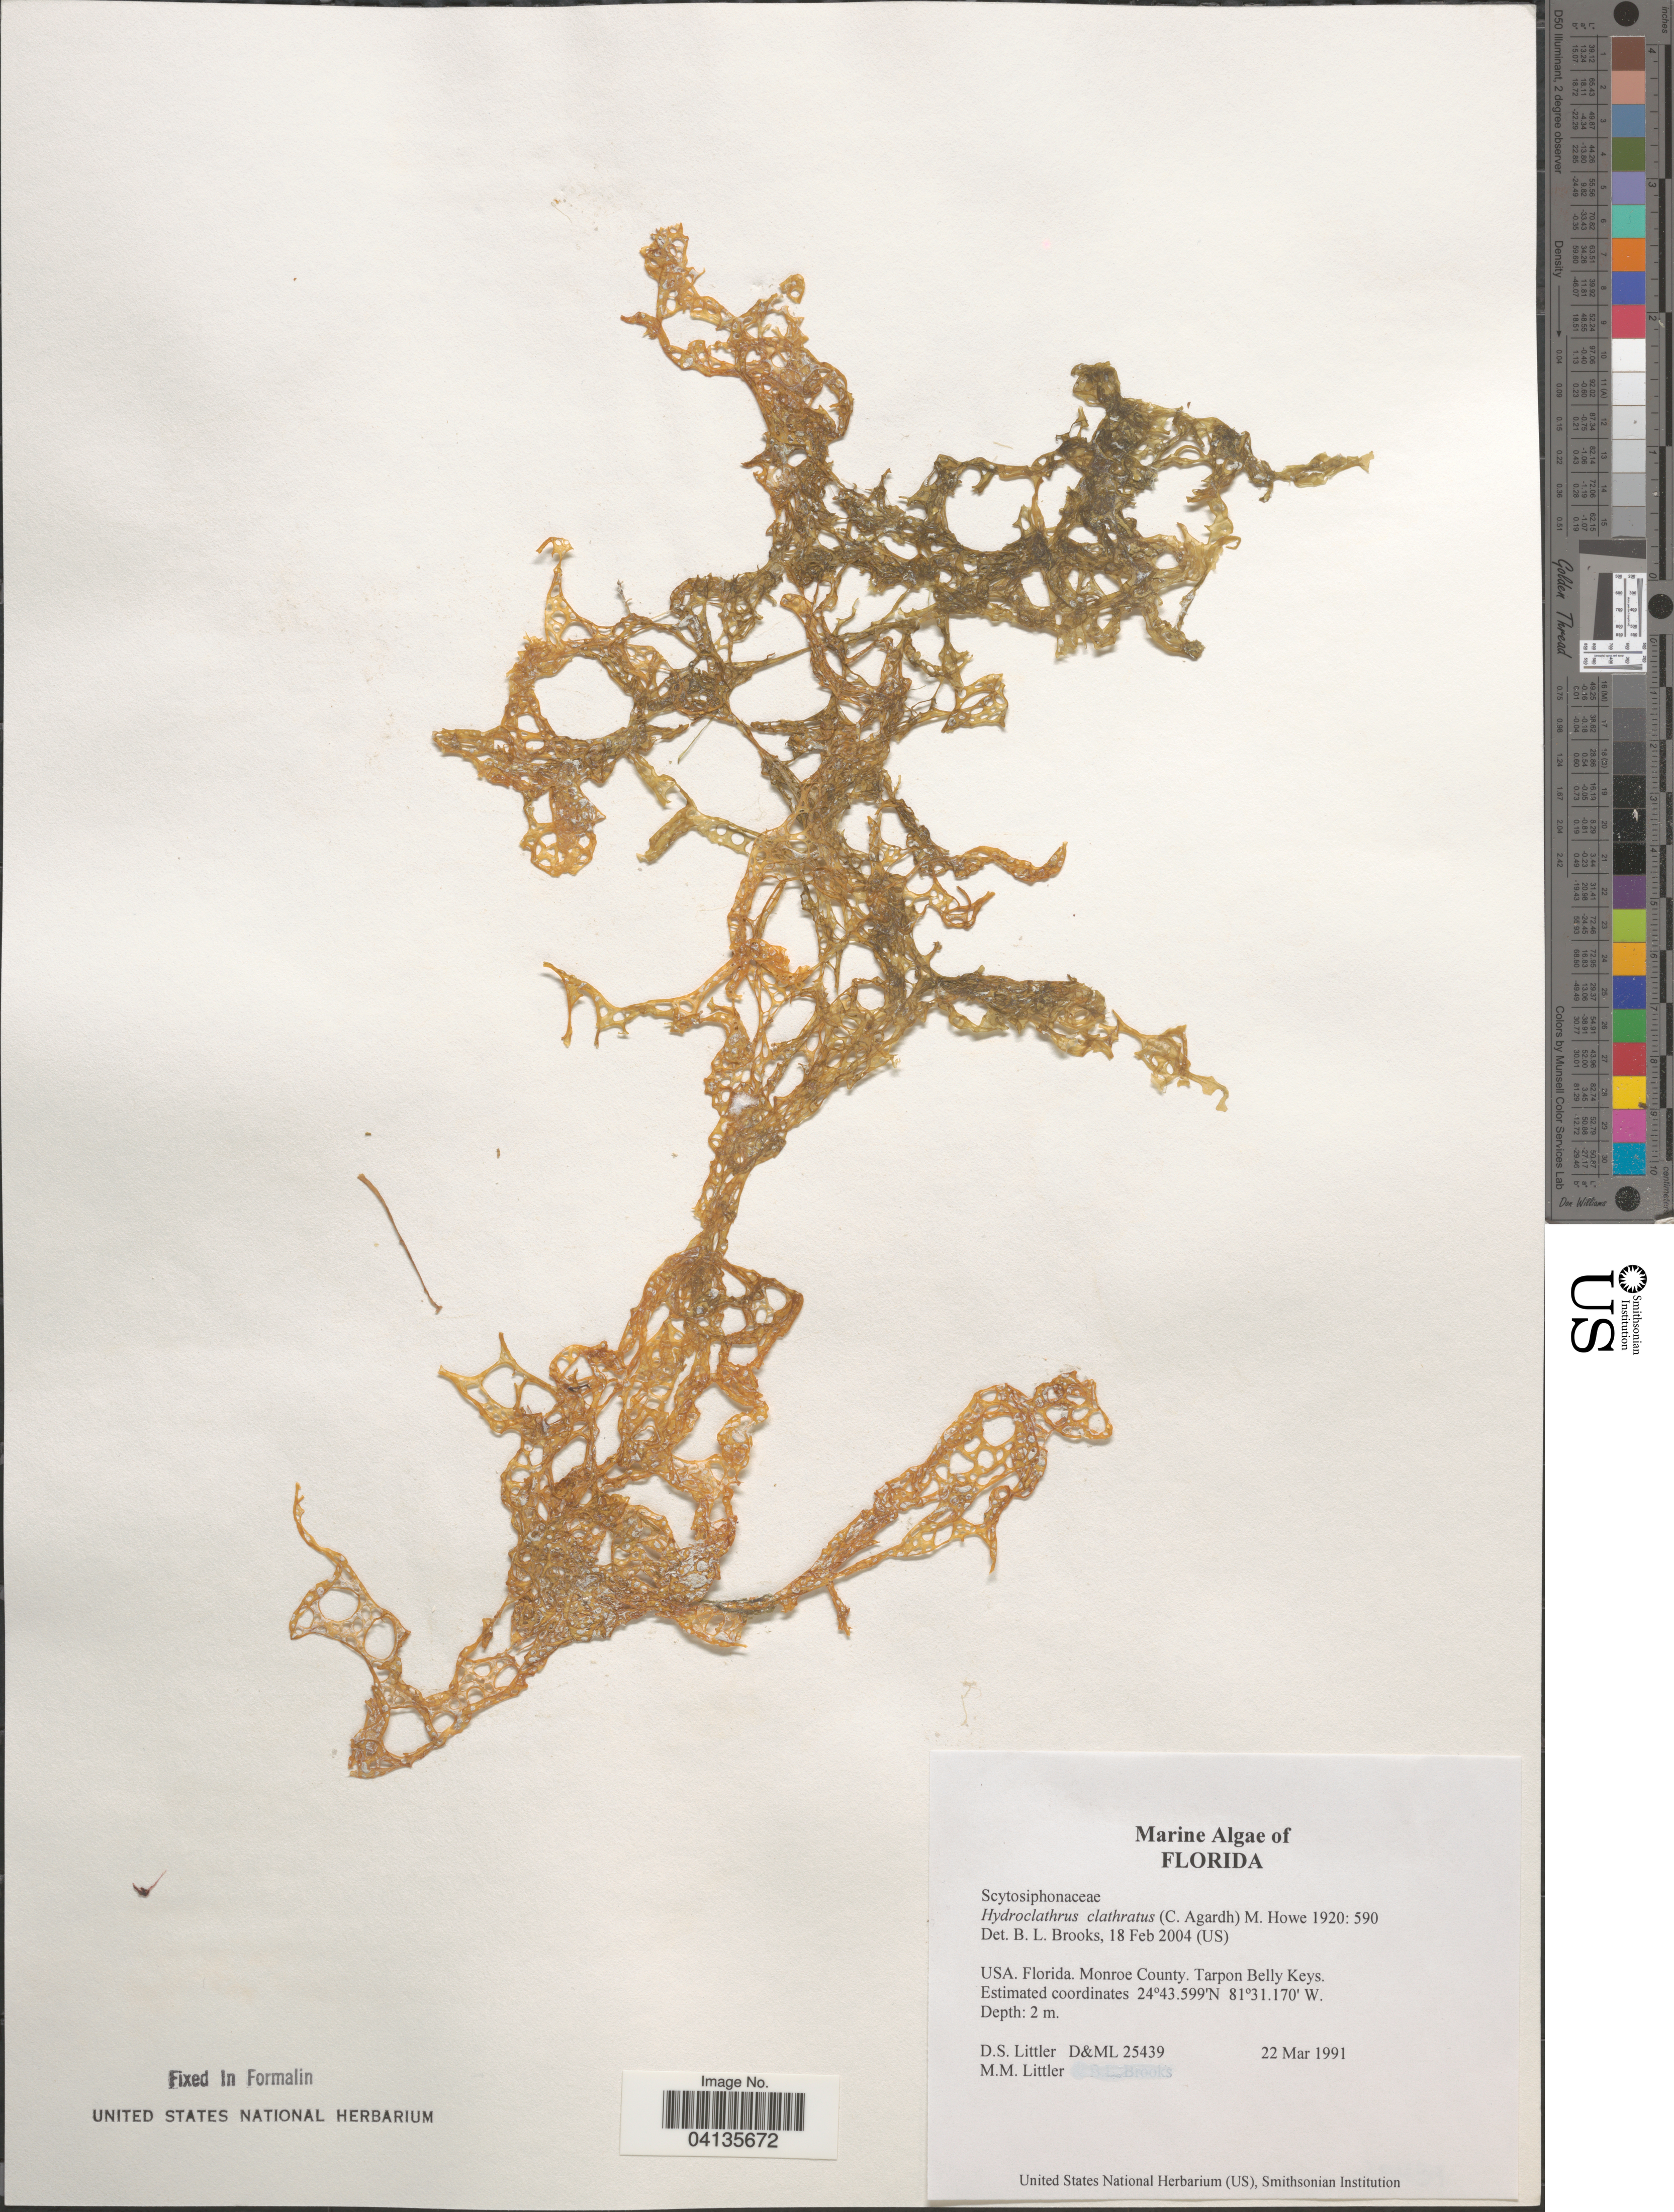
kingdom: Chromista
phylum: Ochrophyta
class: Phaeophyceae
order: Scytosiphonales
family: Scytosiphonaceae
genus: Hydroclathrus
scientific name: Hydroclathrus clathratus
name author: (C. Agardh) M. Howe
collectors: D. S. Littler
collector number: D&ML25439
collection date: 1991-03-22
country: United States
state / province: Florida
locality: Monroe County. Tarpon Belly Keys.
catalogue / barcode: US 238504